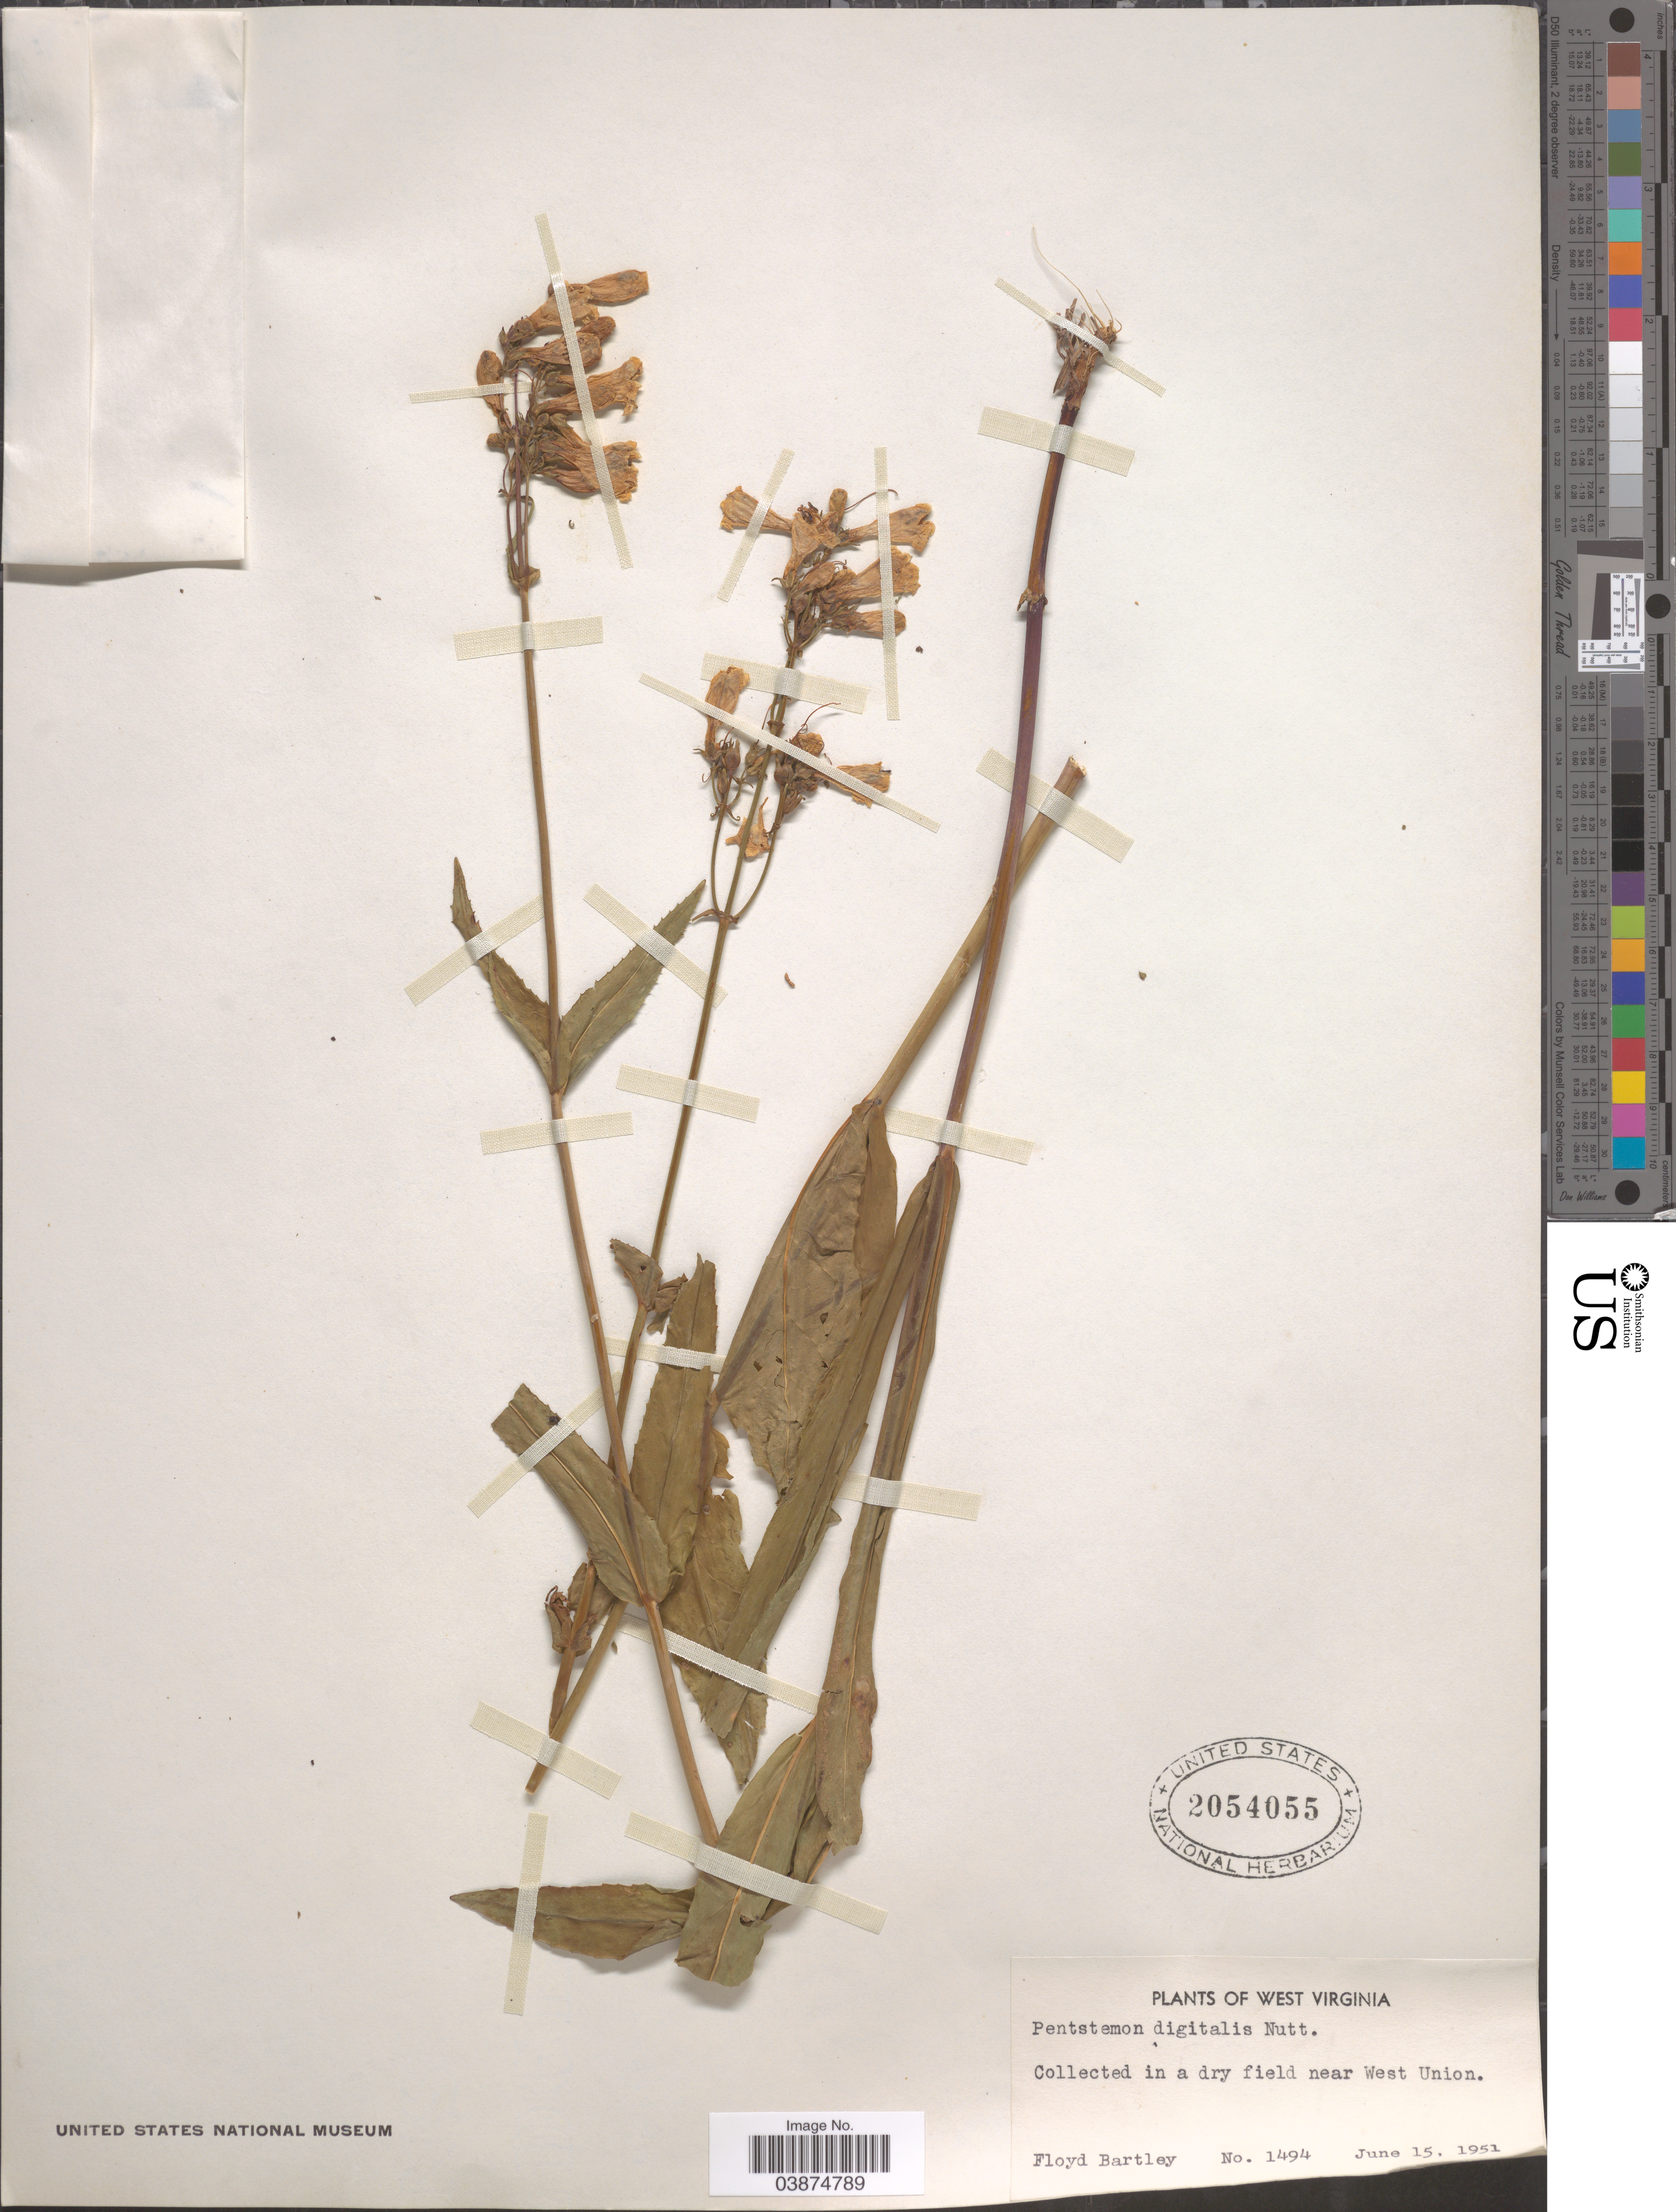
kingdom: Plantae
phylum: Tracheophyta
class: Magnoliopsida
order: Lamiales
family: Plantaginaceae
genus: Penstemon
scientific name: Penstemon digitalis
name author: Nutt. ex Sims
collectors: F. Bartley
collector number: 1494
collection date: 1951-06-15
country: United States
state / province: West Virginia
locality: In a dry field near West Union.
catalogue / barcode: US 2054055